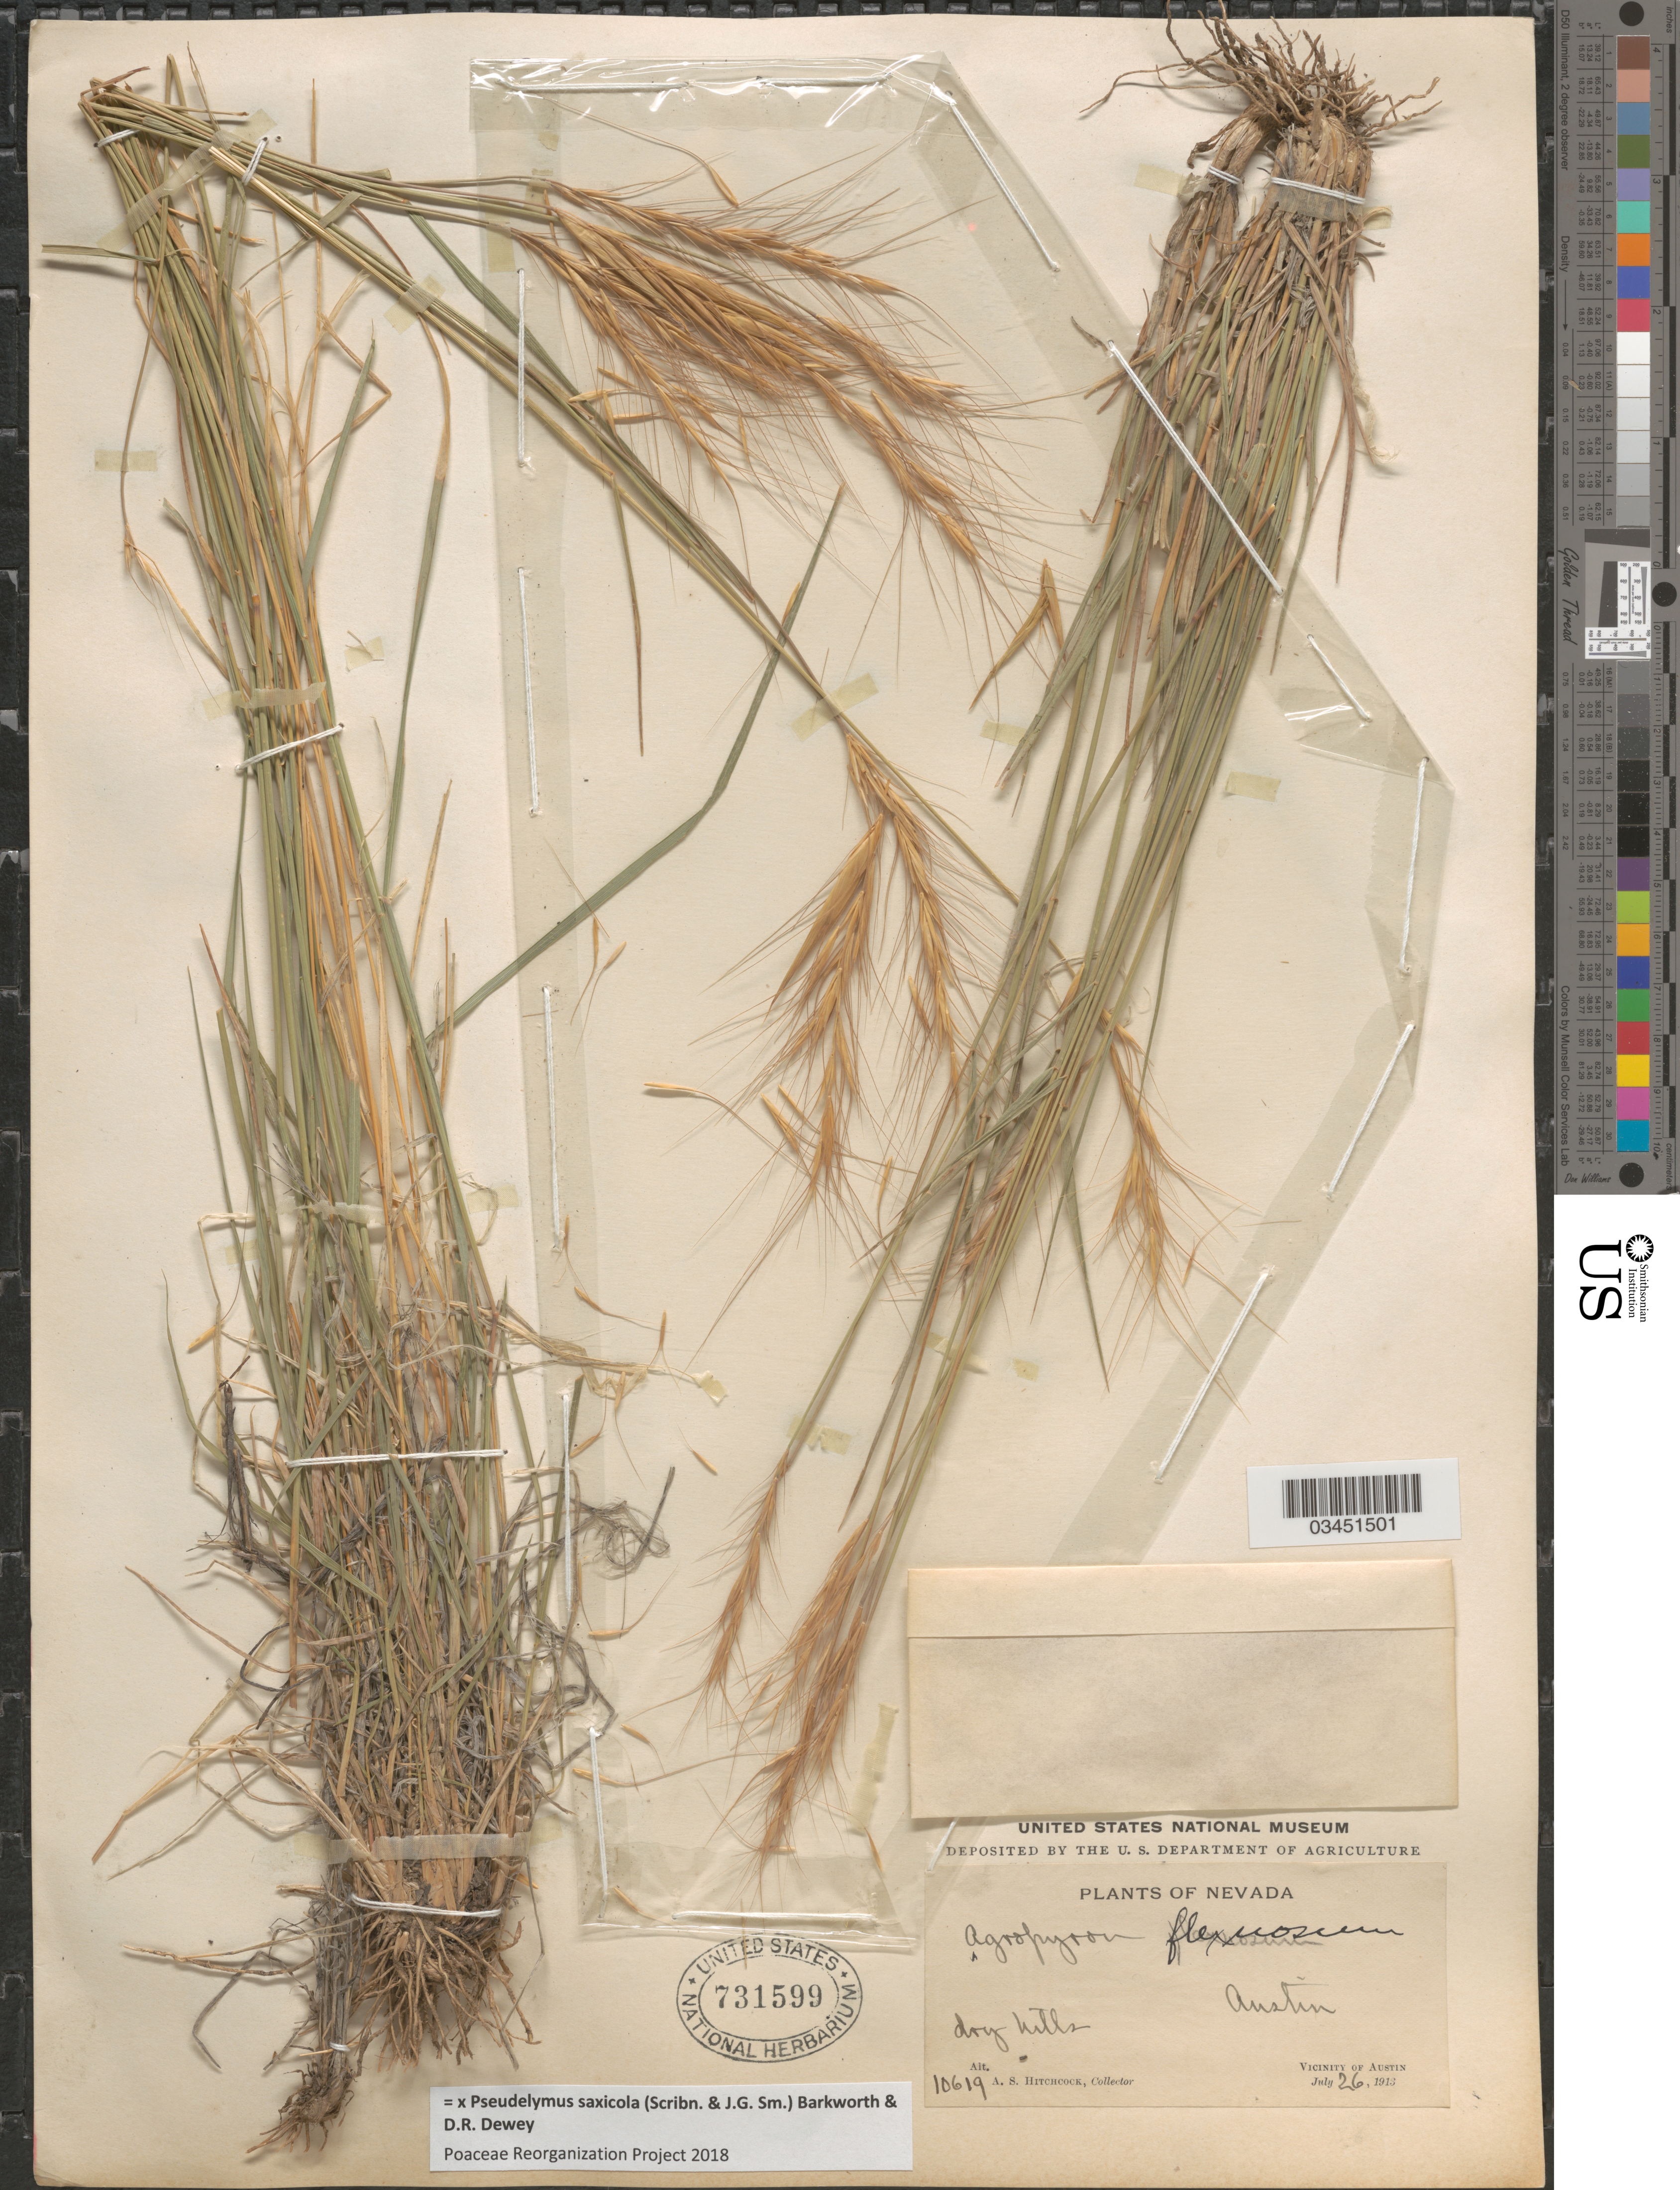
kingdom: Plantae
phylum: Tracheophyta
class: Liliopsida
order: Poales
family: Poaceae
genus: Pseudelymus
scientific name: x Pseudelymus saxicola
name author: (Scribn. & J.G. Sm.) Barkworth & Dewey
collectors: A. S. Hitchcock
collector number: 10619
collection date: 1913-07-26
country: United States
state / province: Nevada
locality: Austin. Vicinity Of Austin.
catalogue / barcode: US 731599